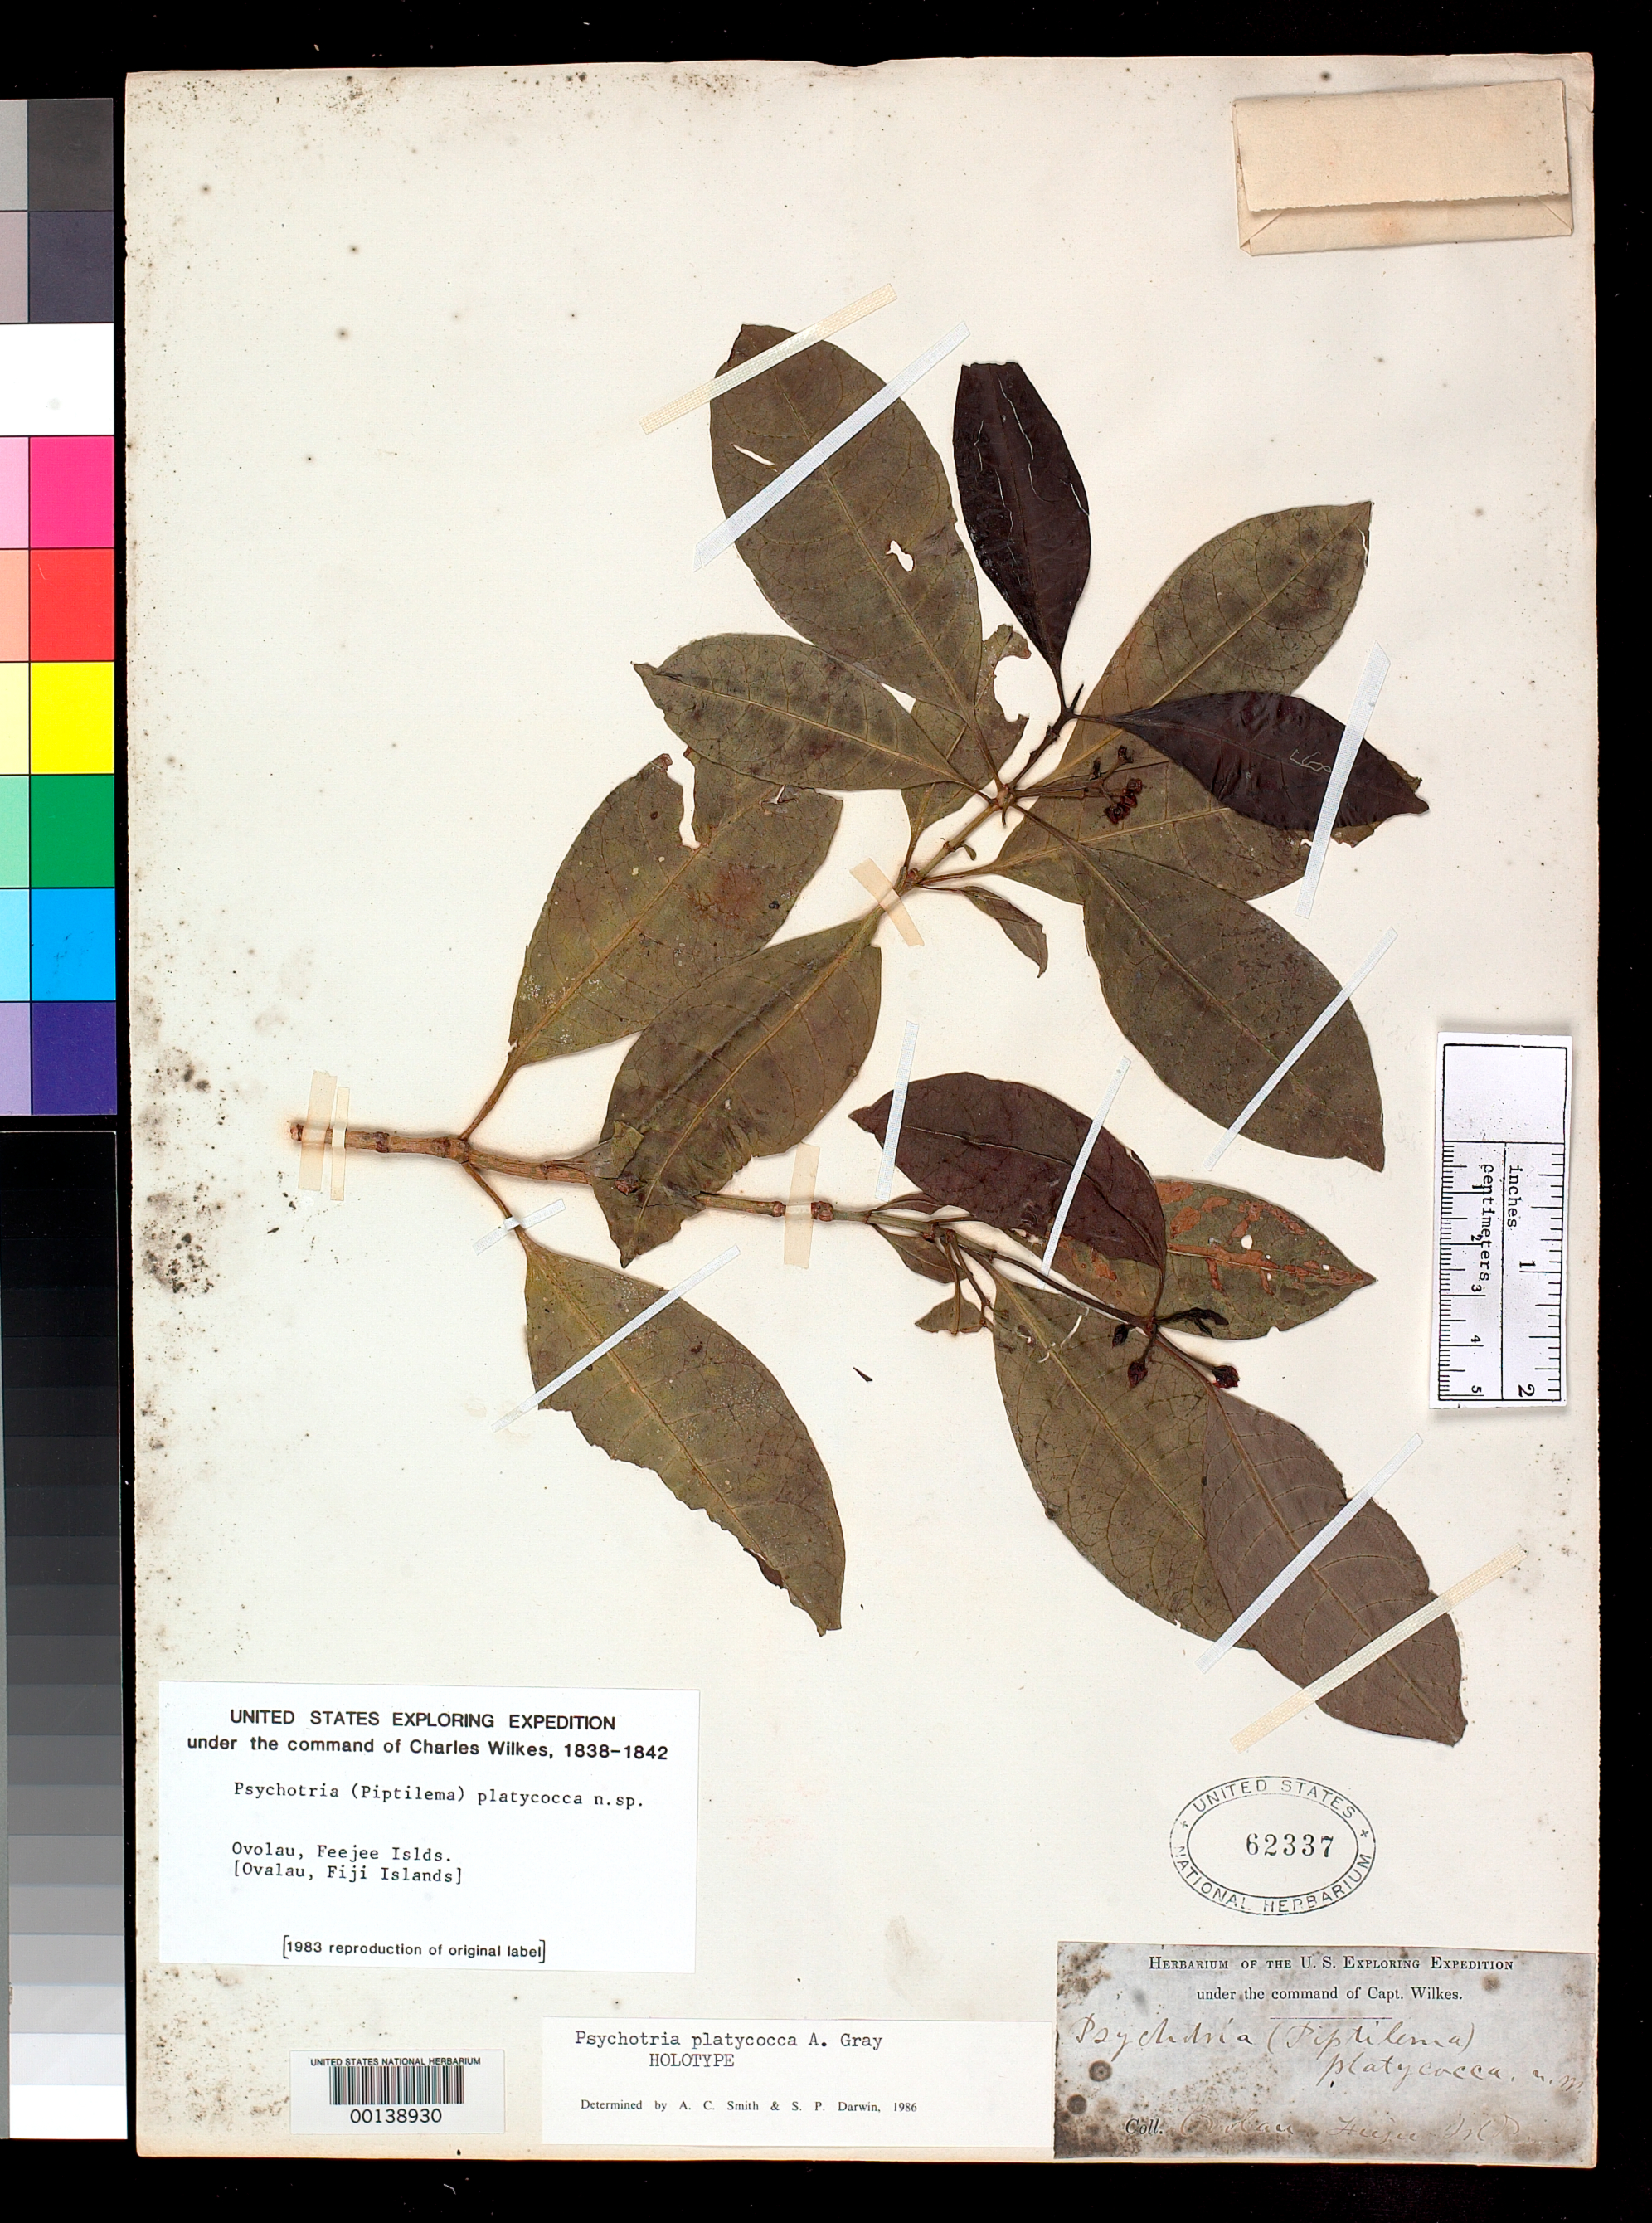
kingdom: Plantae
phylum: Tracheophyta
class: Magnoliopsida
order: Gentianales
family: Rubiaceae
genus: Psychotria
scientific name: Psychotria platycocca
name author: A. Gray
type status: Holotype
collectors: Wilkes Explor. Exped.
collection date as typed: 1840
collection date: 1840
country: Fiji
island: Ovalau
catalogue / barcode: US 62337